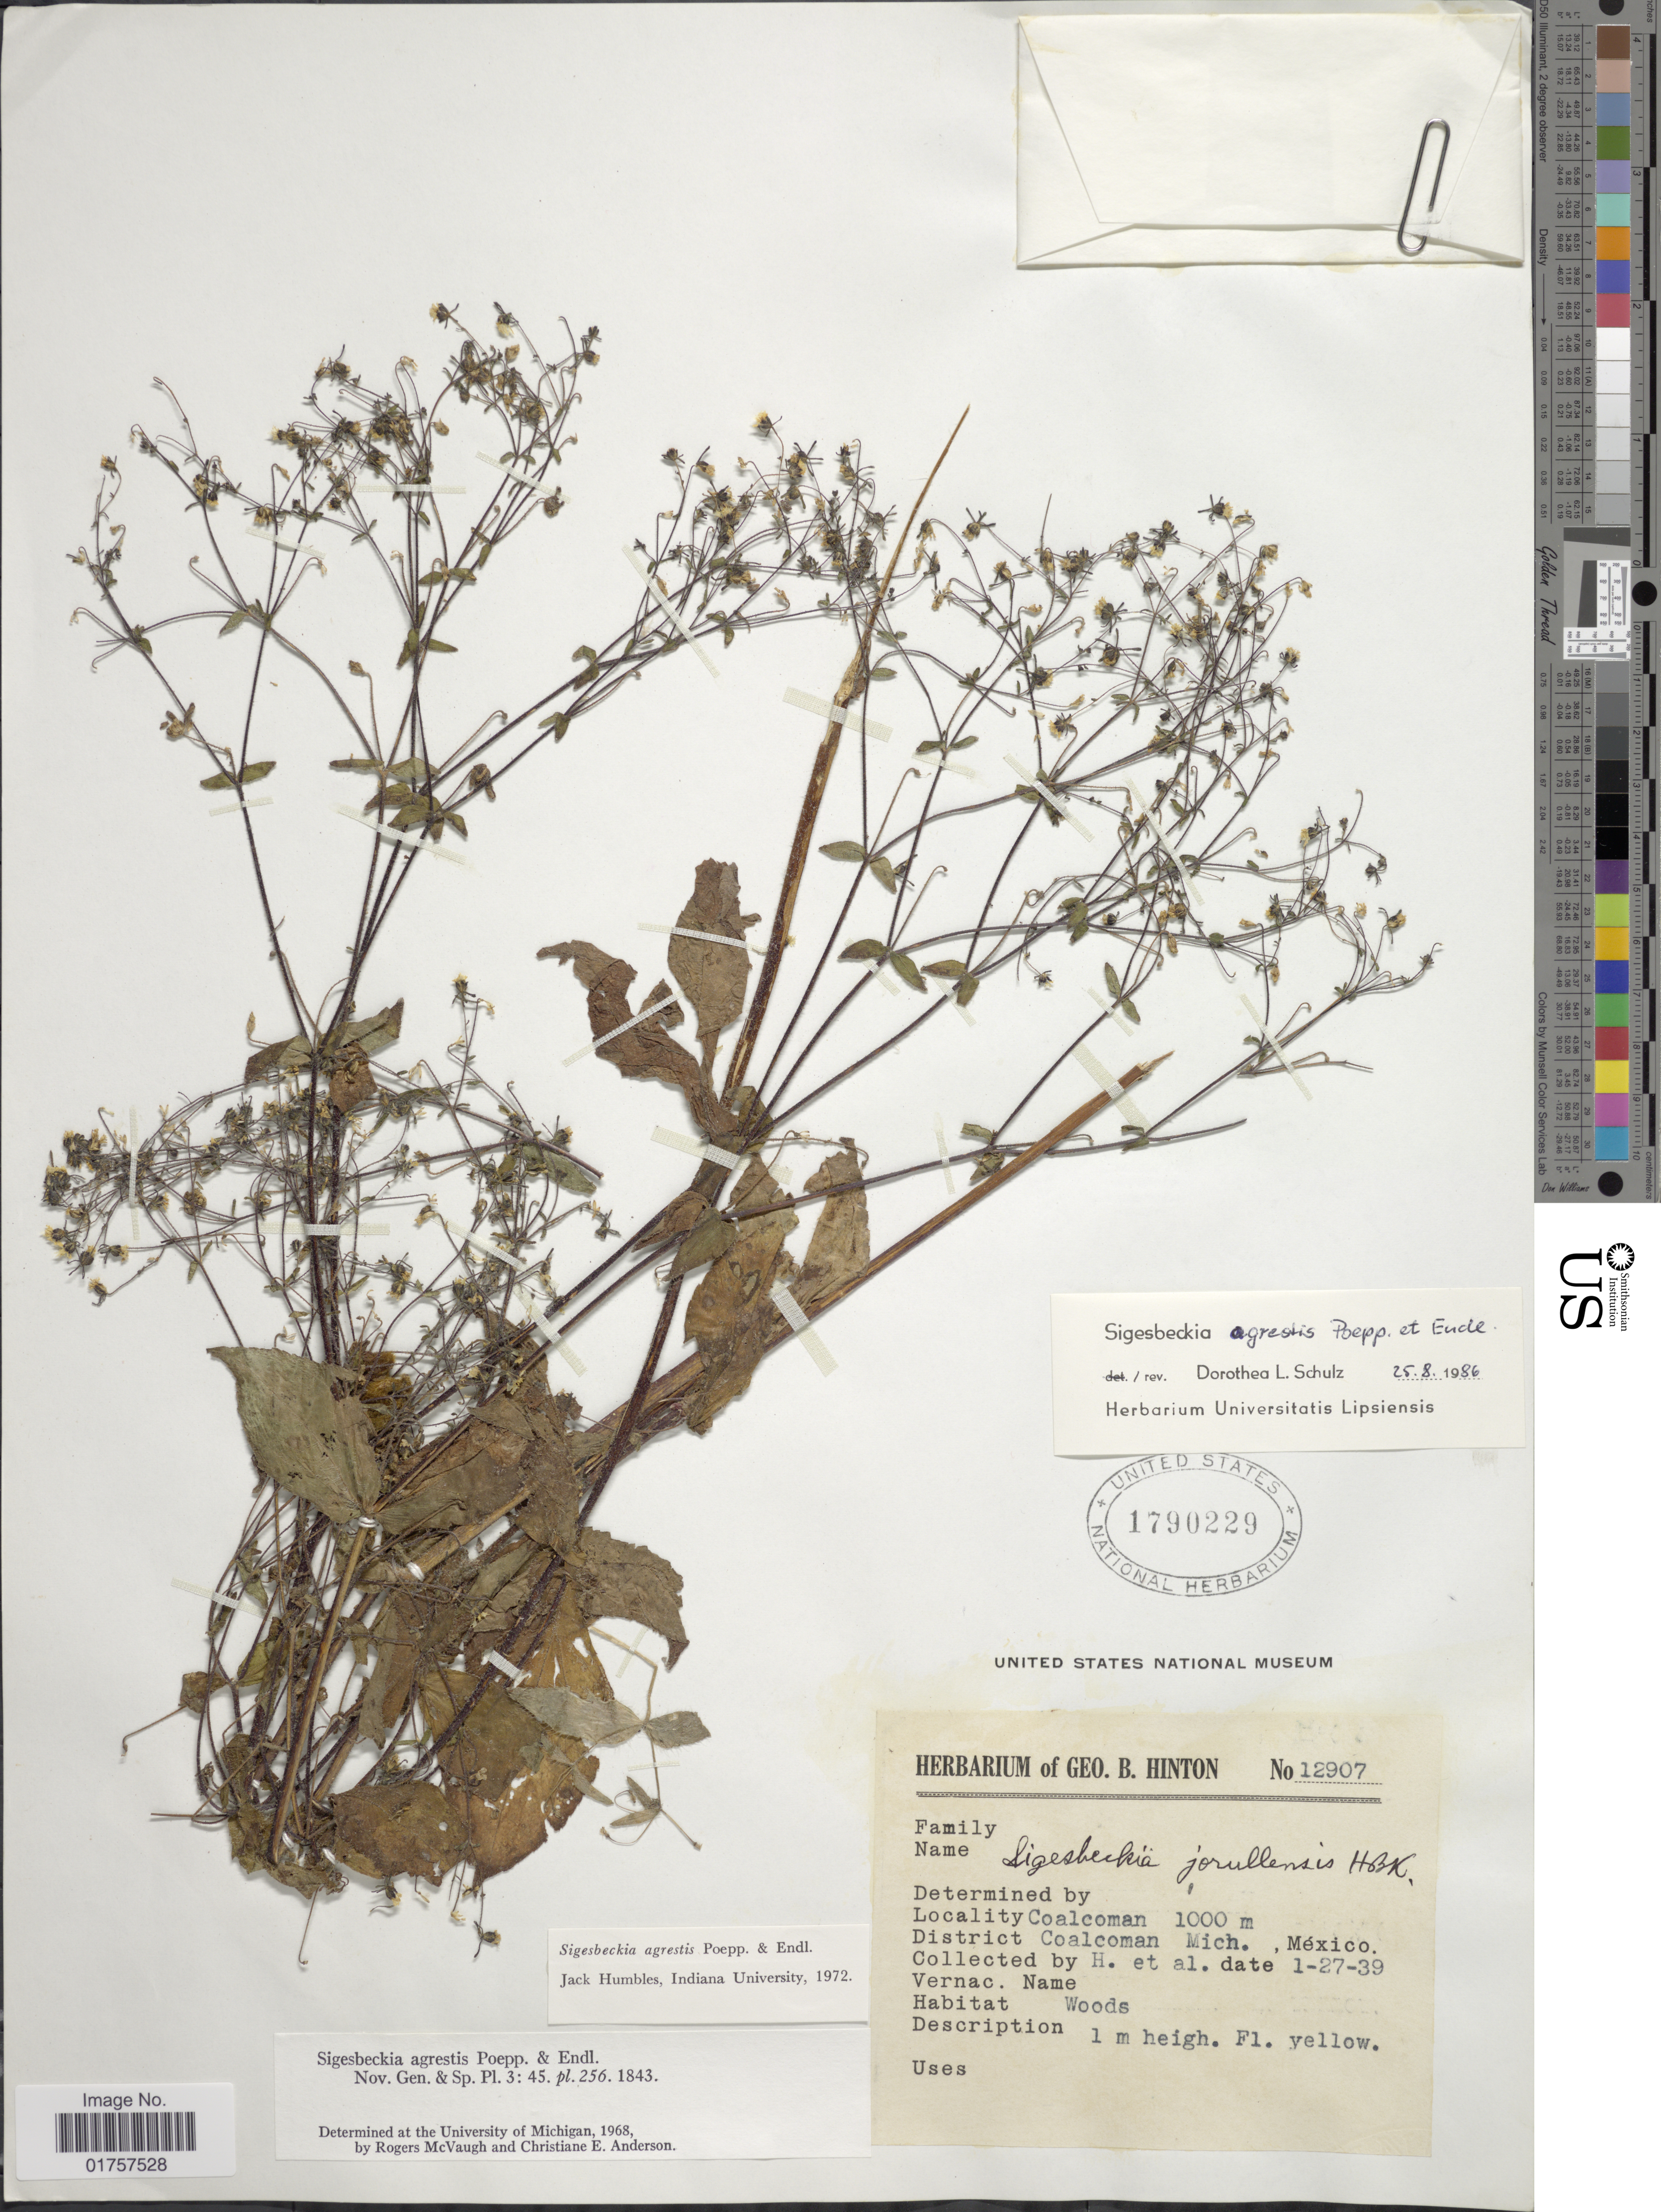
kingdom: Plantae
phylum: Tracheophyta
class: Magnoliopsida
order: Asterales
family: Asteraceae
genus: Sigesbeckia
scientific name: Sigesbeckia agrestis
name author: Poepp.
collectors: G. B. Hinton & et al.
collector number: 12907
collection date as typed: Transcribed d/m/y: 27/1/39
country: Mexico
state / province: Michoacán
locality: Coalcoman. District Coalcoman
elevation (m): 1000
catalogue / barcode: US 1790229